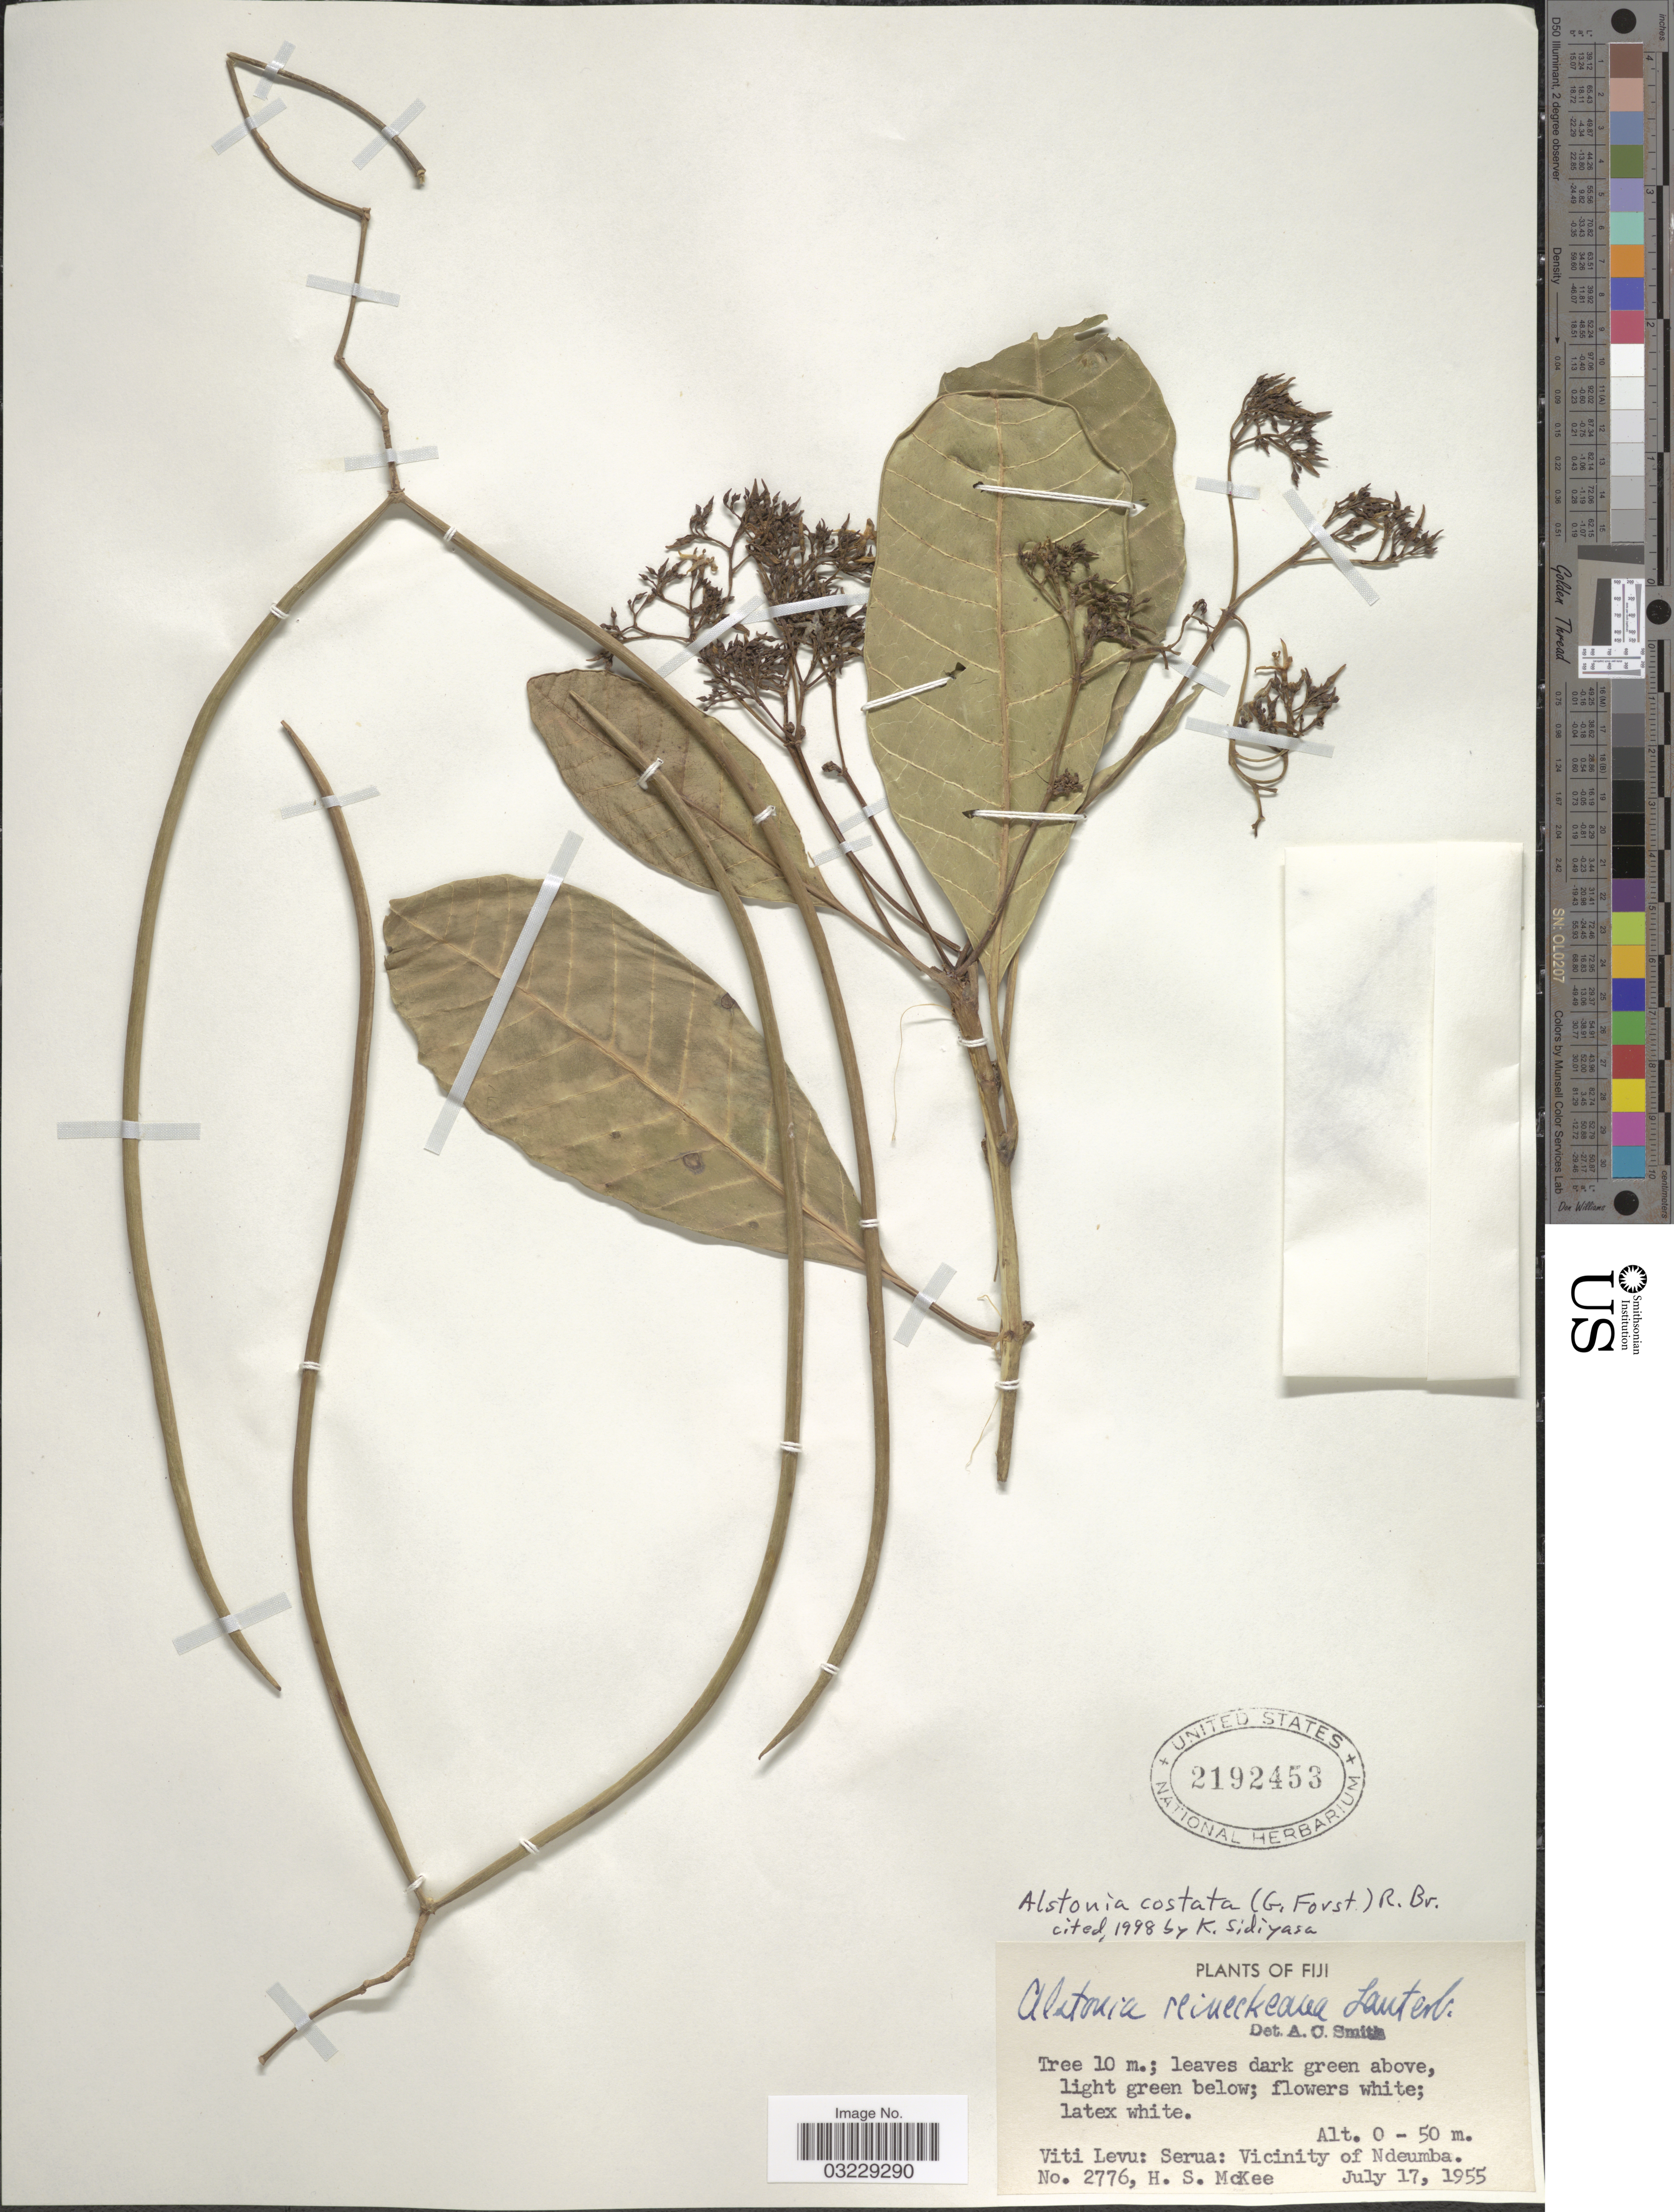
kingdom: Plantae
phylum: Tracheophyta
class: Magnoliopsida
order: Gentianales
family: Apocynaceae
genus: Alstonia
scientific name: Alstonia costata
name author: (G. Forst.) R. Br.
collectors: H. S. McKee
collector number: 2776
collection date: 1955-07-17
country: Fiji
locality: Viti Levu: Serua: Vicinity of Ndeumba.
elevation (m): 0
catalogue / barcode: US 2192453